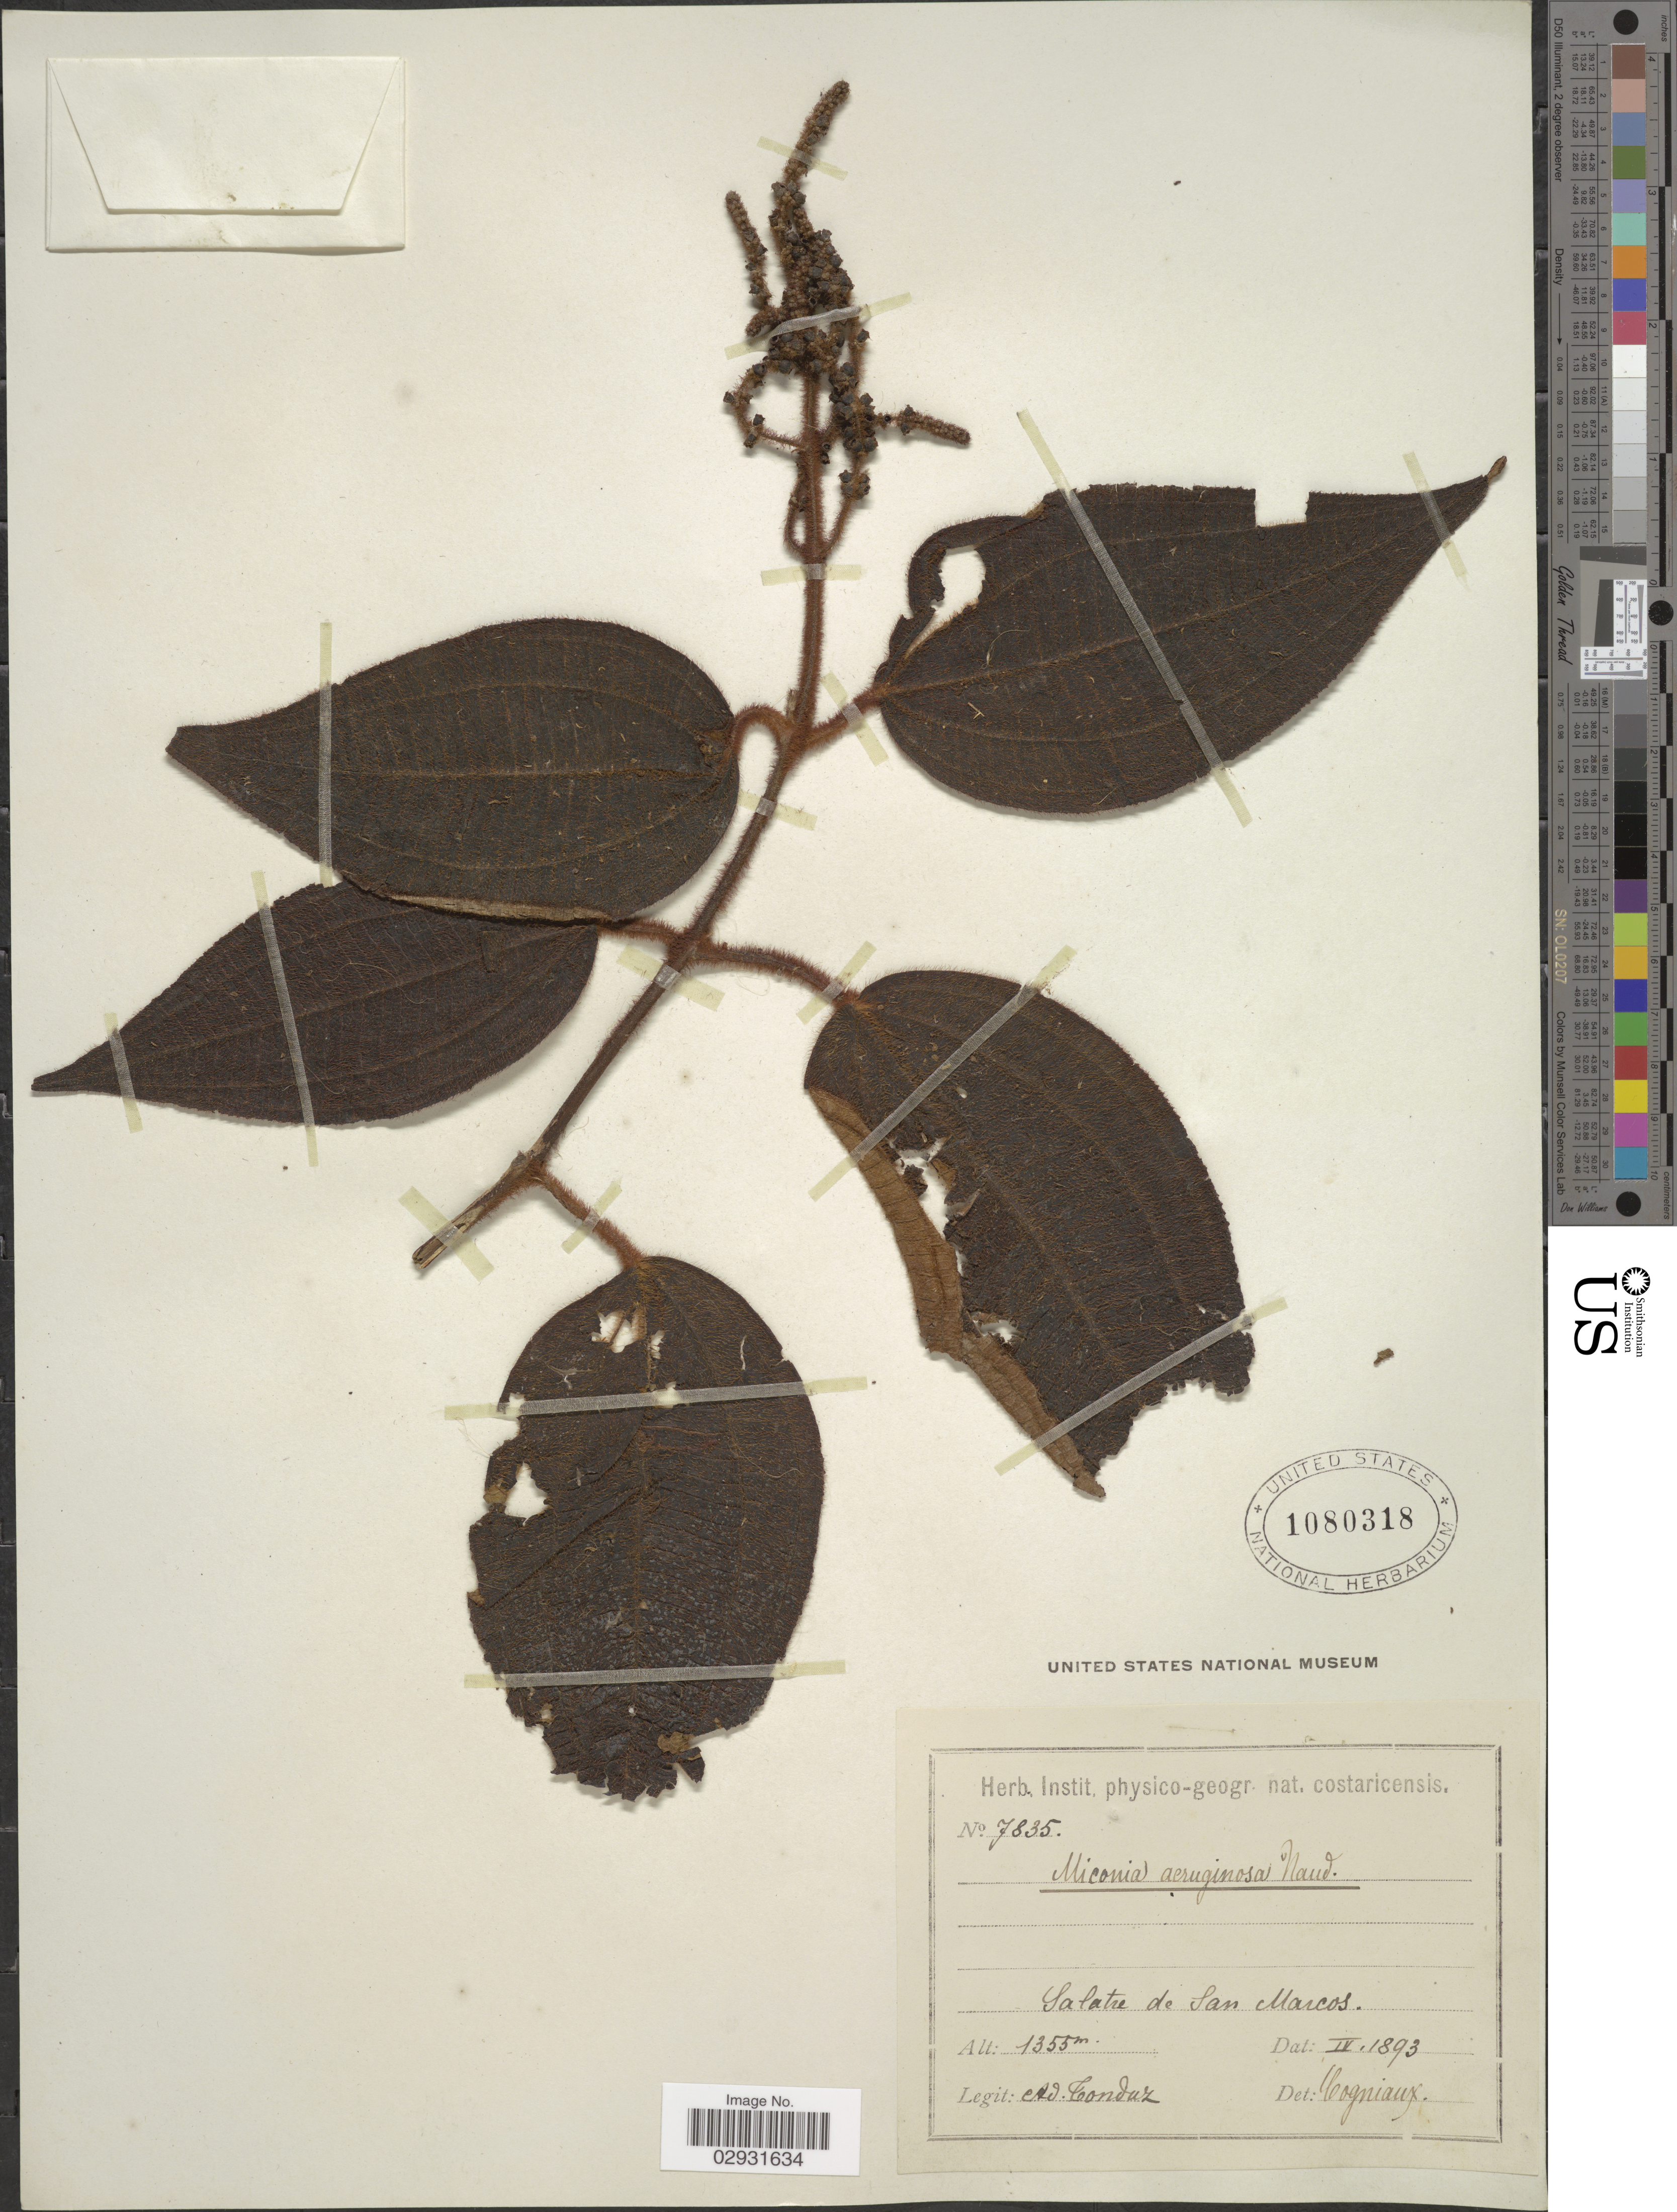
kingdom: Plantae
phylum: Tracheophyta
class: Magnoliopsida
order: Myrtales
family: Melastomataceae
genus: Miconia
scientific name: Miconia aeruginosa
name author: Naudin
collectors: A. Tonduz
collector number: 7835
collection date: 1893-04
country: Costa Rica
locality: Salitre de San Marcos.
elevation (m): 1355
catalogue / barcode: US 1080318